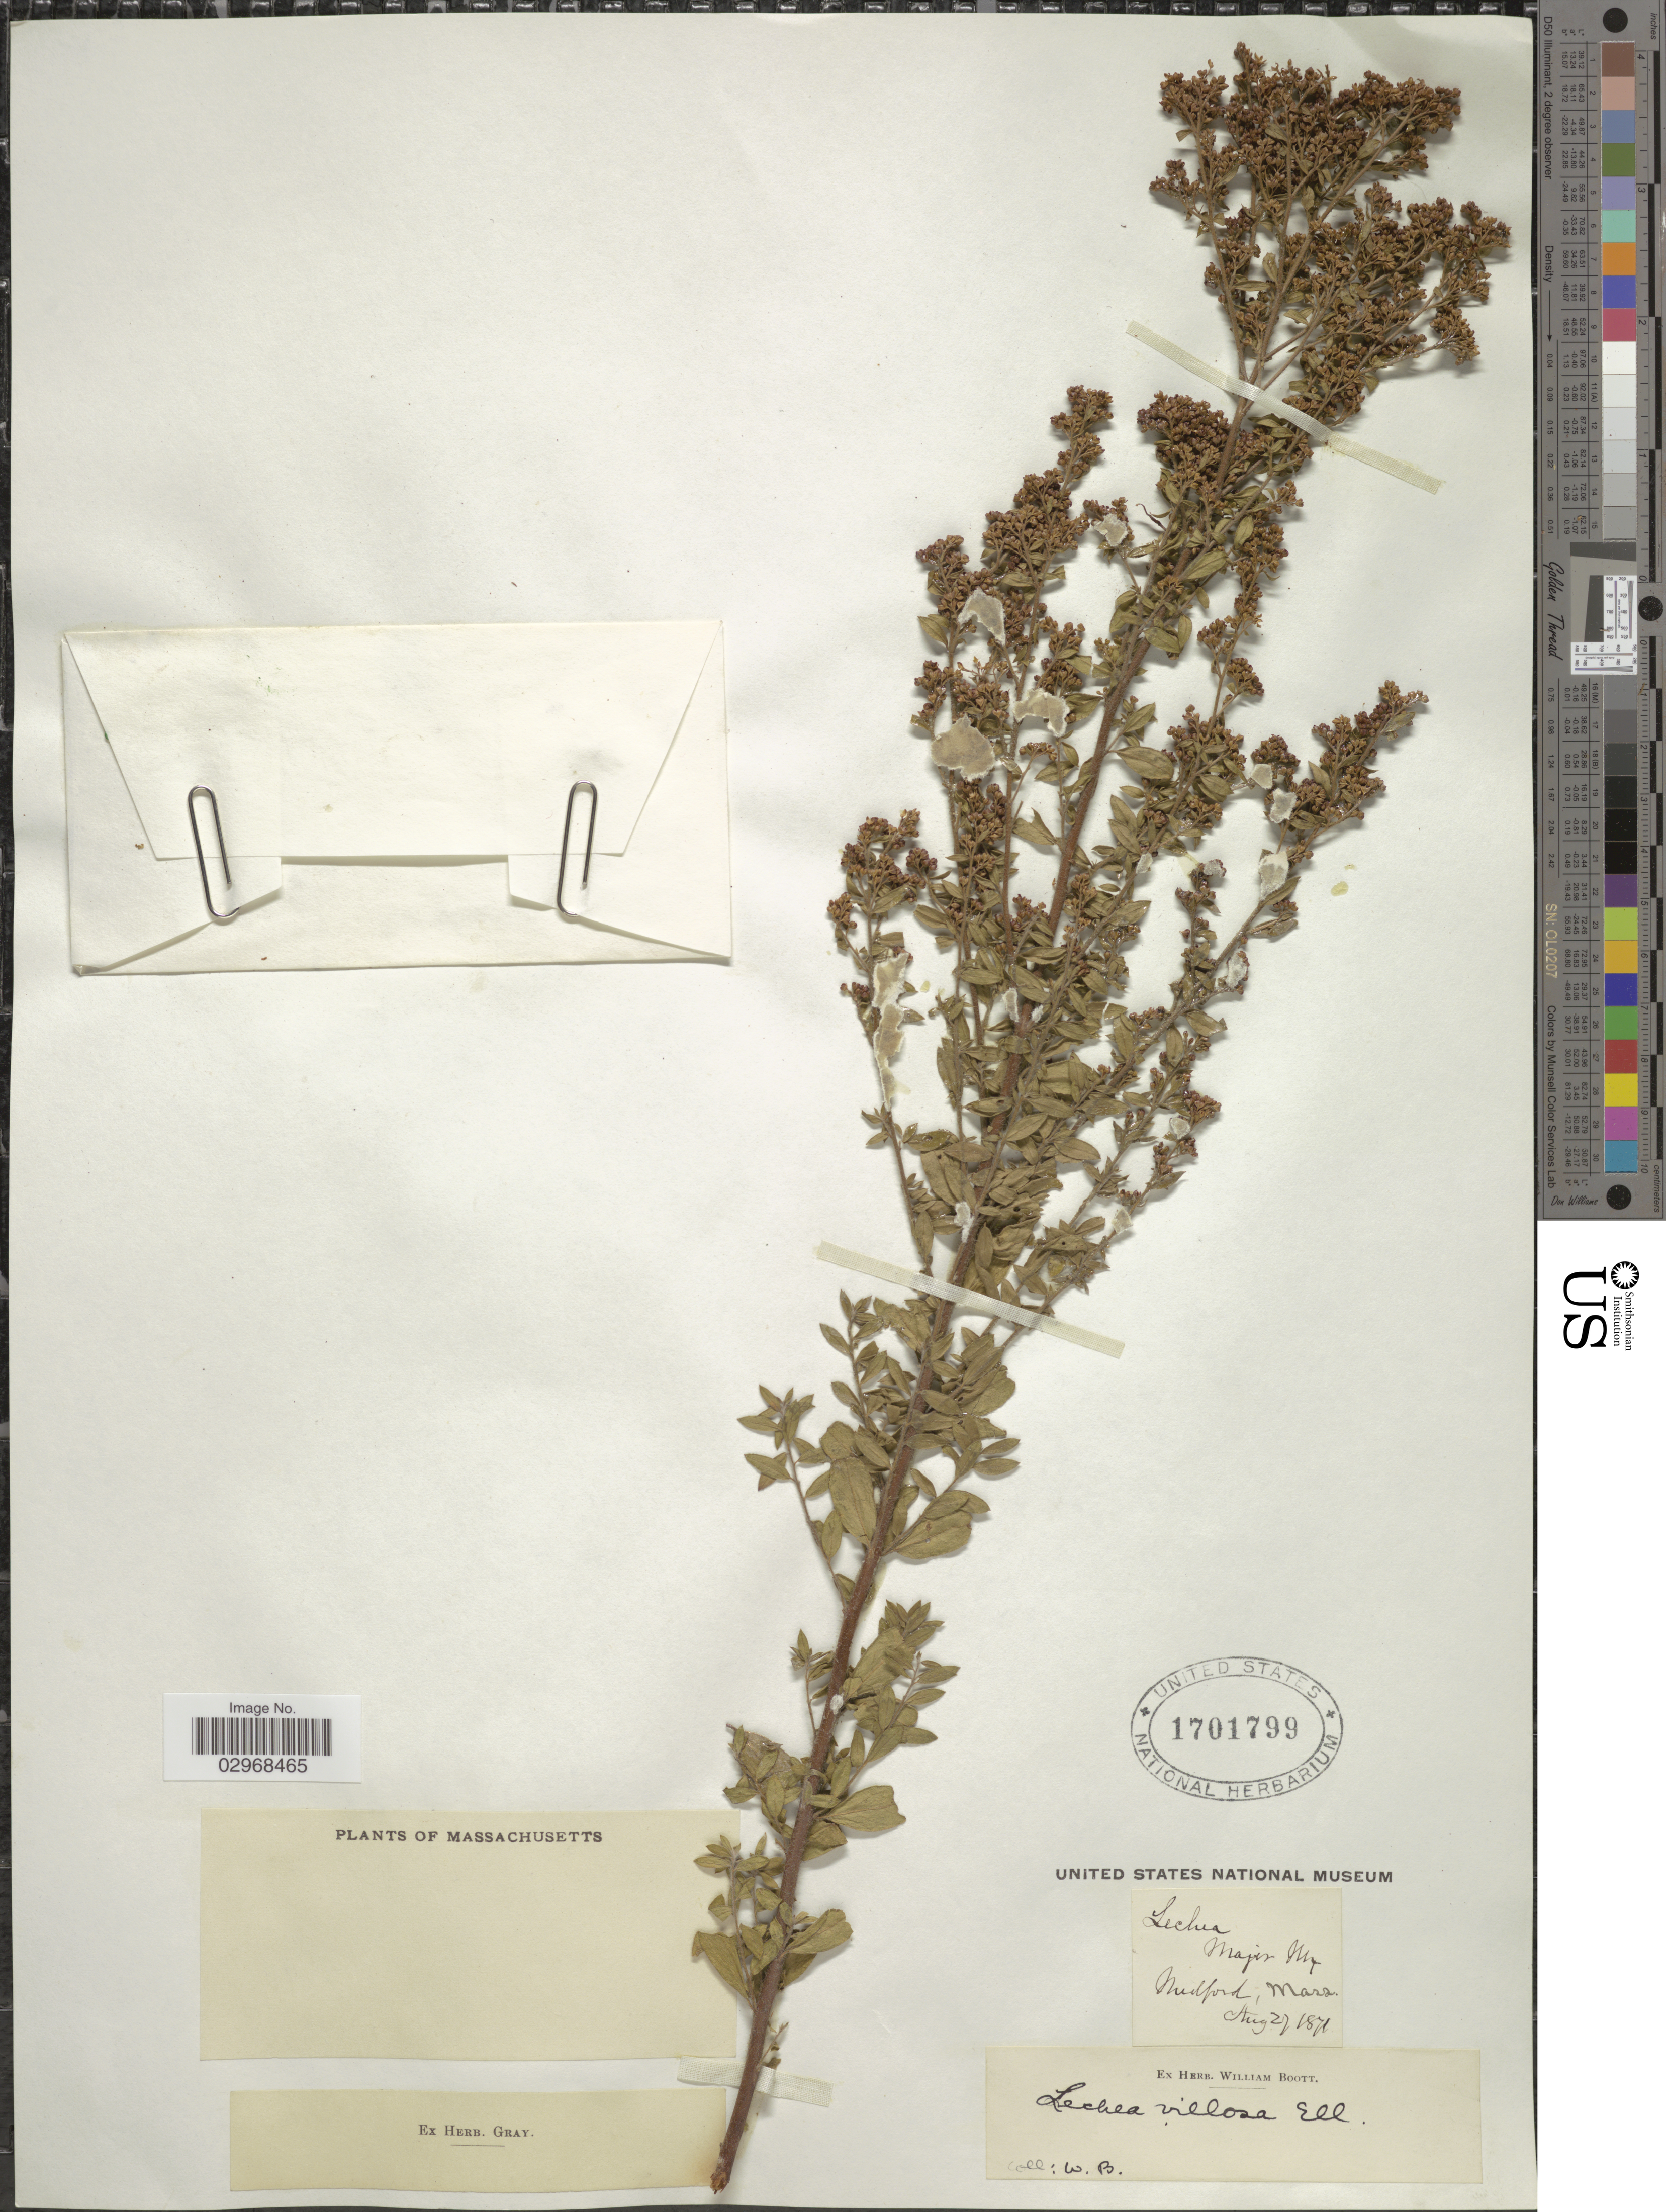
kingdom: Plantae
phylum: Tracheophyta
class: Magnoliopsida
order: Malvales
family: Cistaceae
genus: Lechea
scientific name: Lechea villosa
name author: Elliott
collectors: ex herb. William Boott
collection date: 1871-08-27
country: United States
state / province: Massachusetts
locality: Mudford.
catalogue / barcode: US 1701799